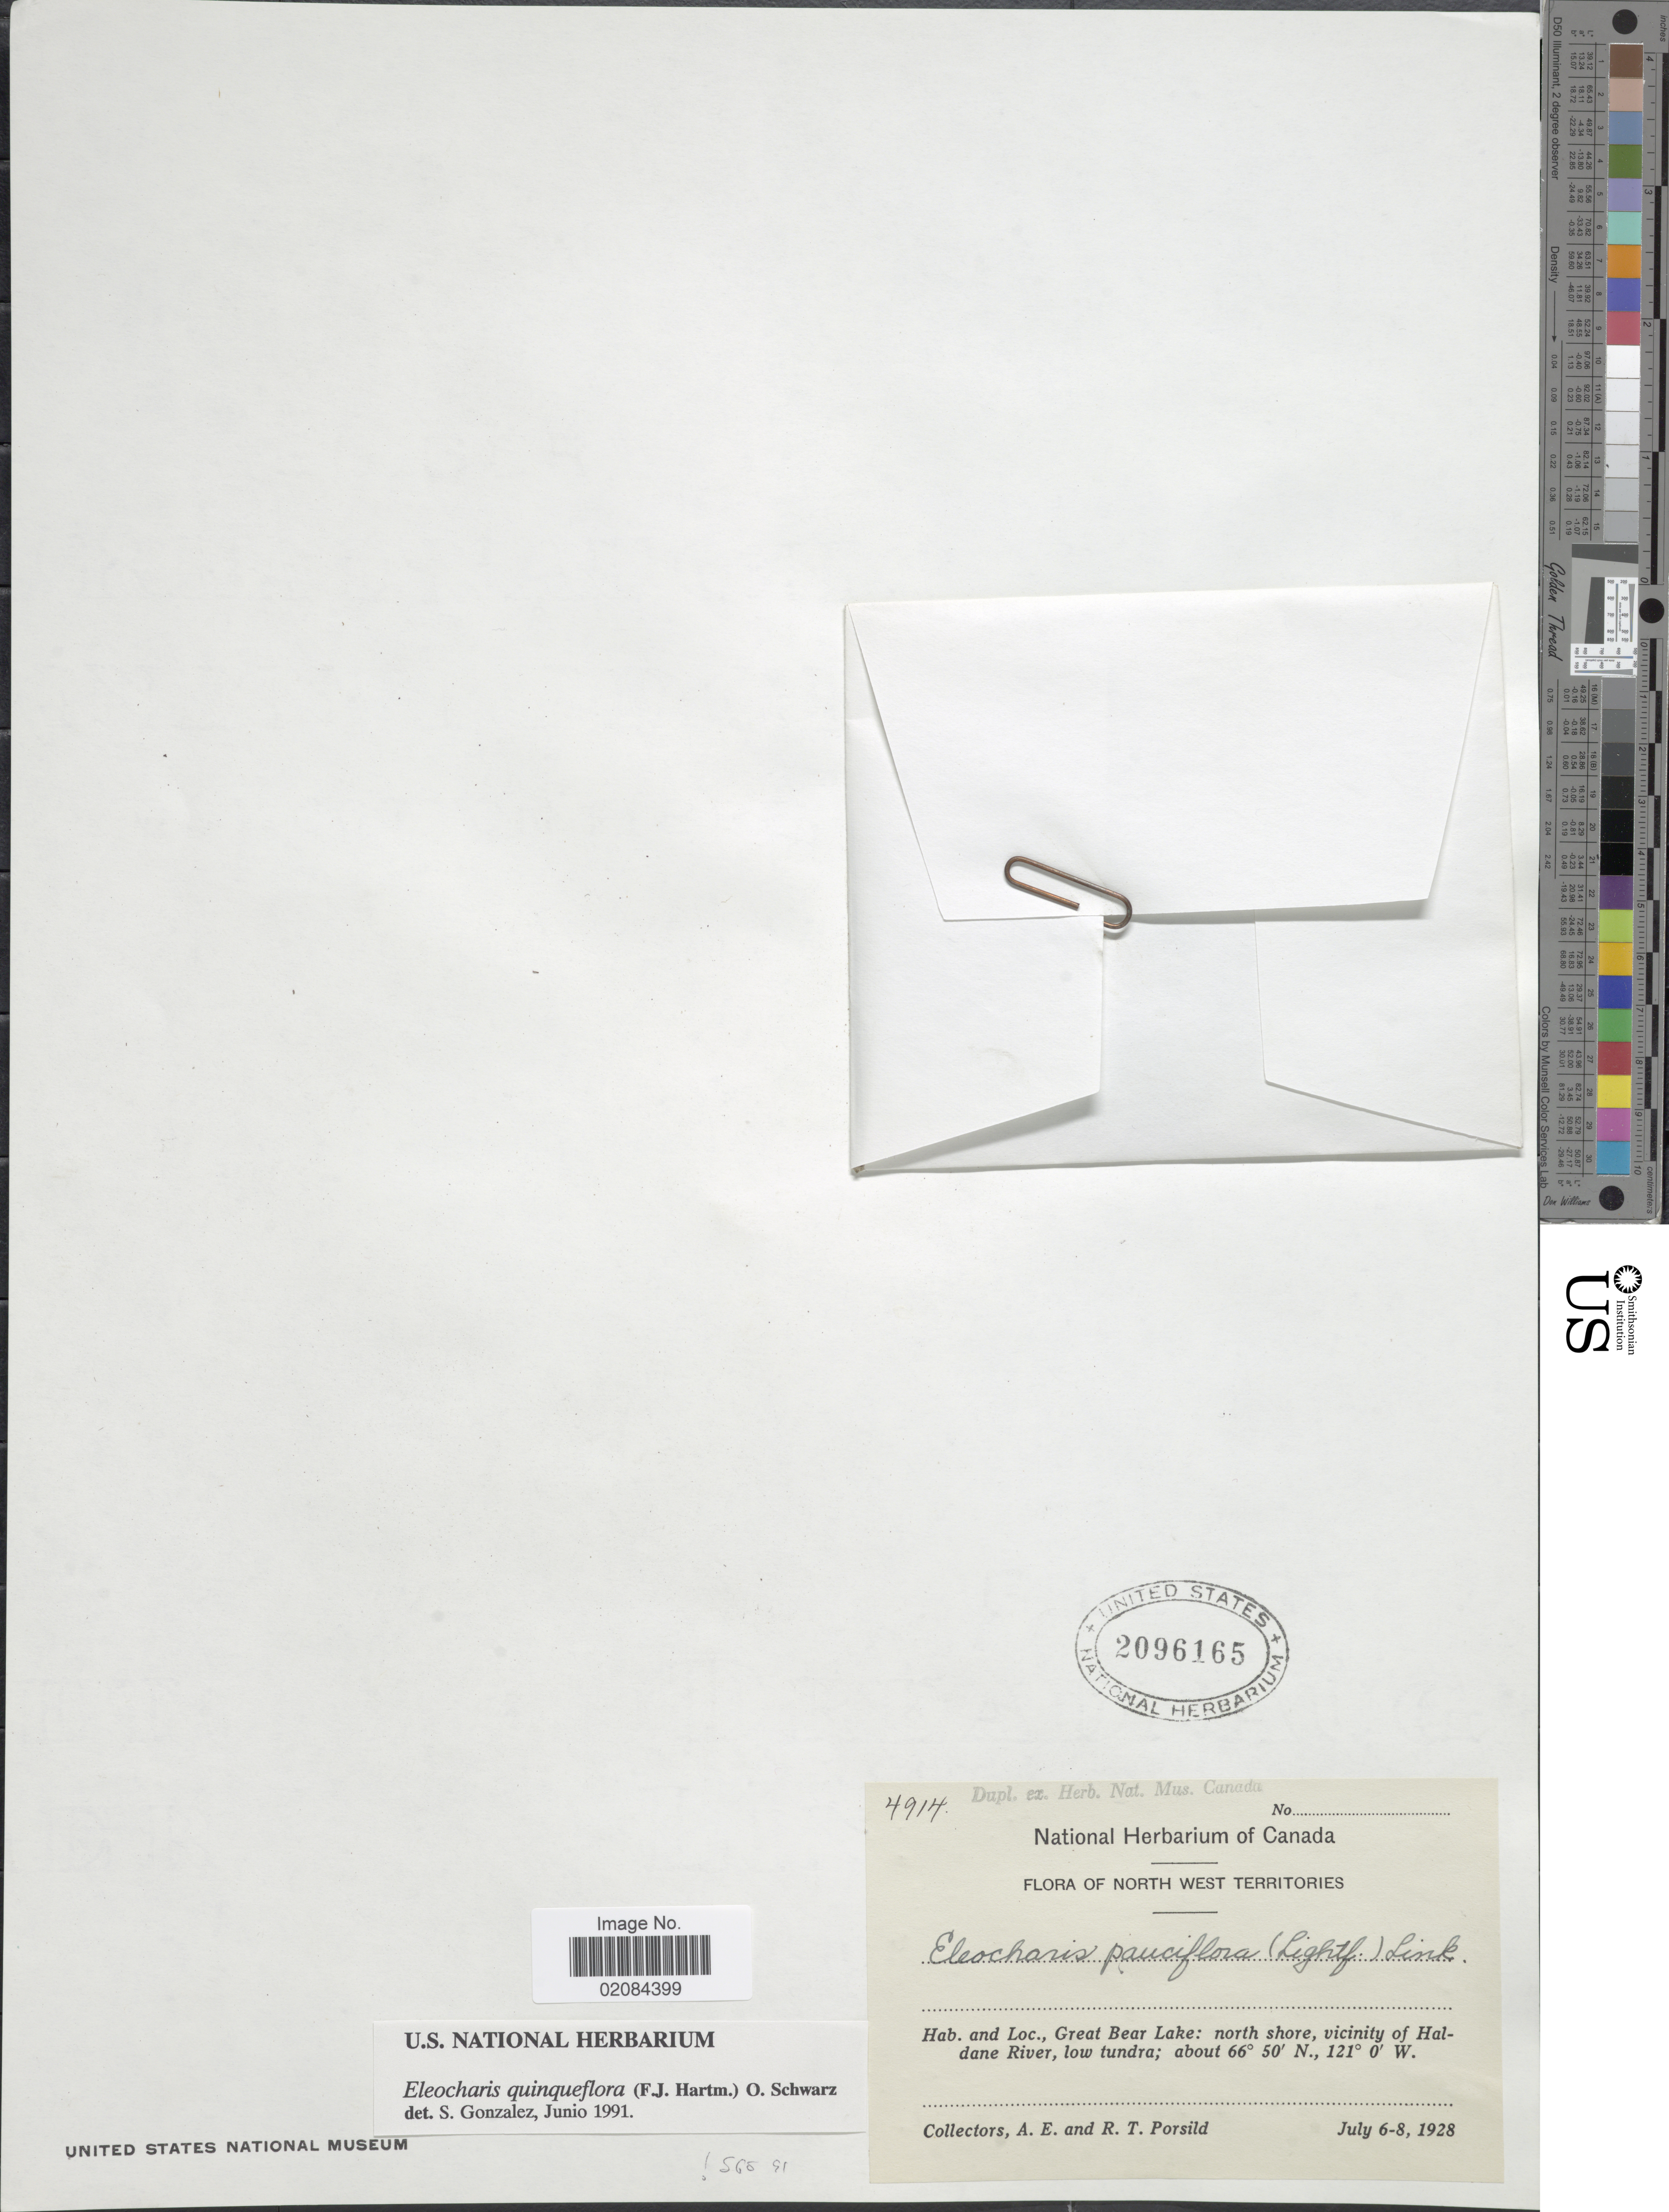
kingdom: Plantae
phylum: Tracheophyta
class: Liliopsida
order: Poales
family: Cyperaceae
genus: Eleocharis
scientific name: Eleocharis quinqueflora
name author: (Hartmann) O. Schwarz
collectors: A. E. Porsild & R. T. Porsild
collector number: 4914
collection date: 1928-07-06/1928-07-08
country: Canada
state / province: Northwest Territories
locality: Great Bear Lake: north shore, vicinity of Haldane River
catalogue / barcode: US 2096165